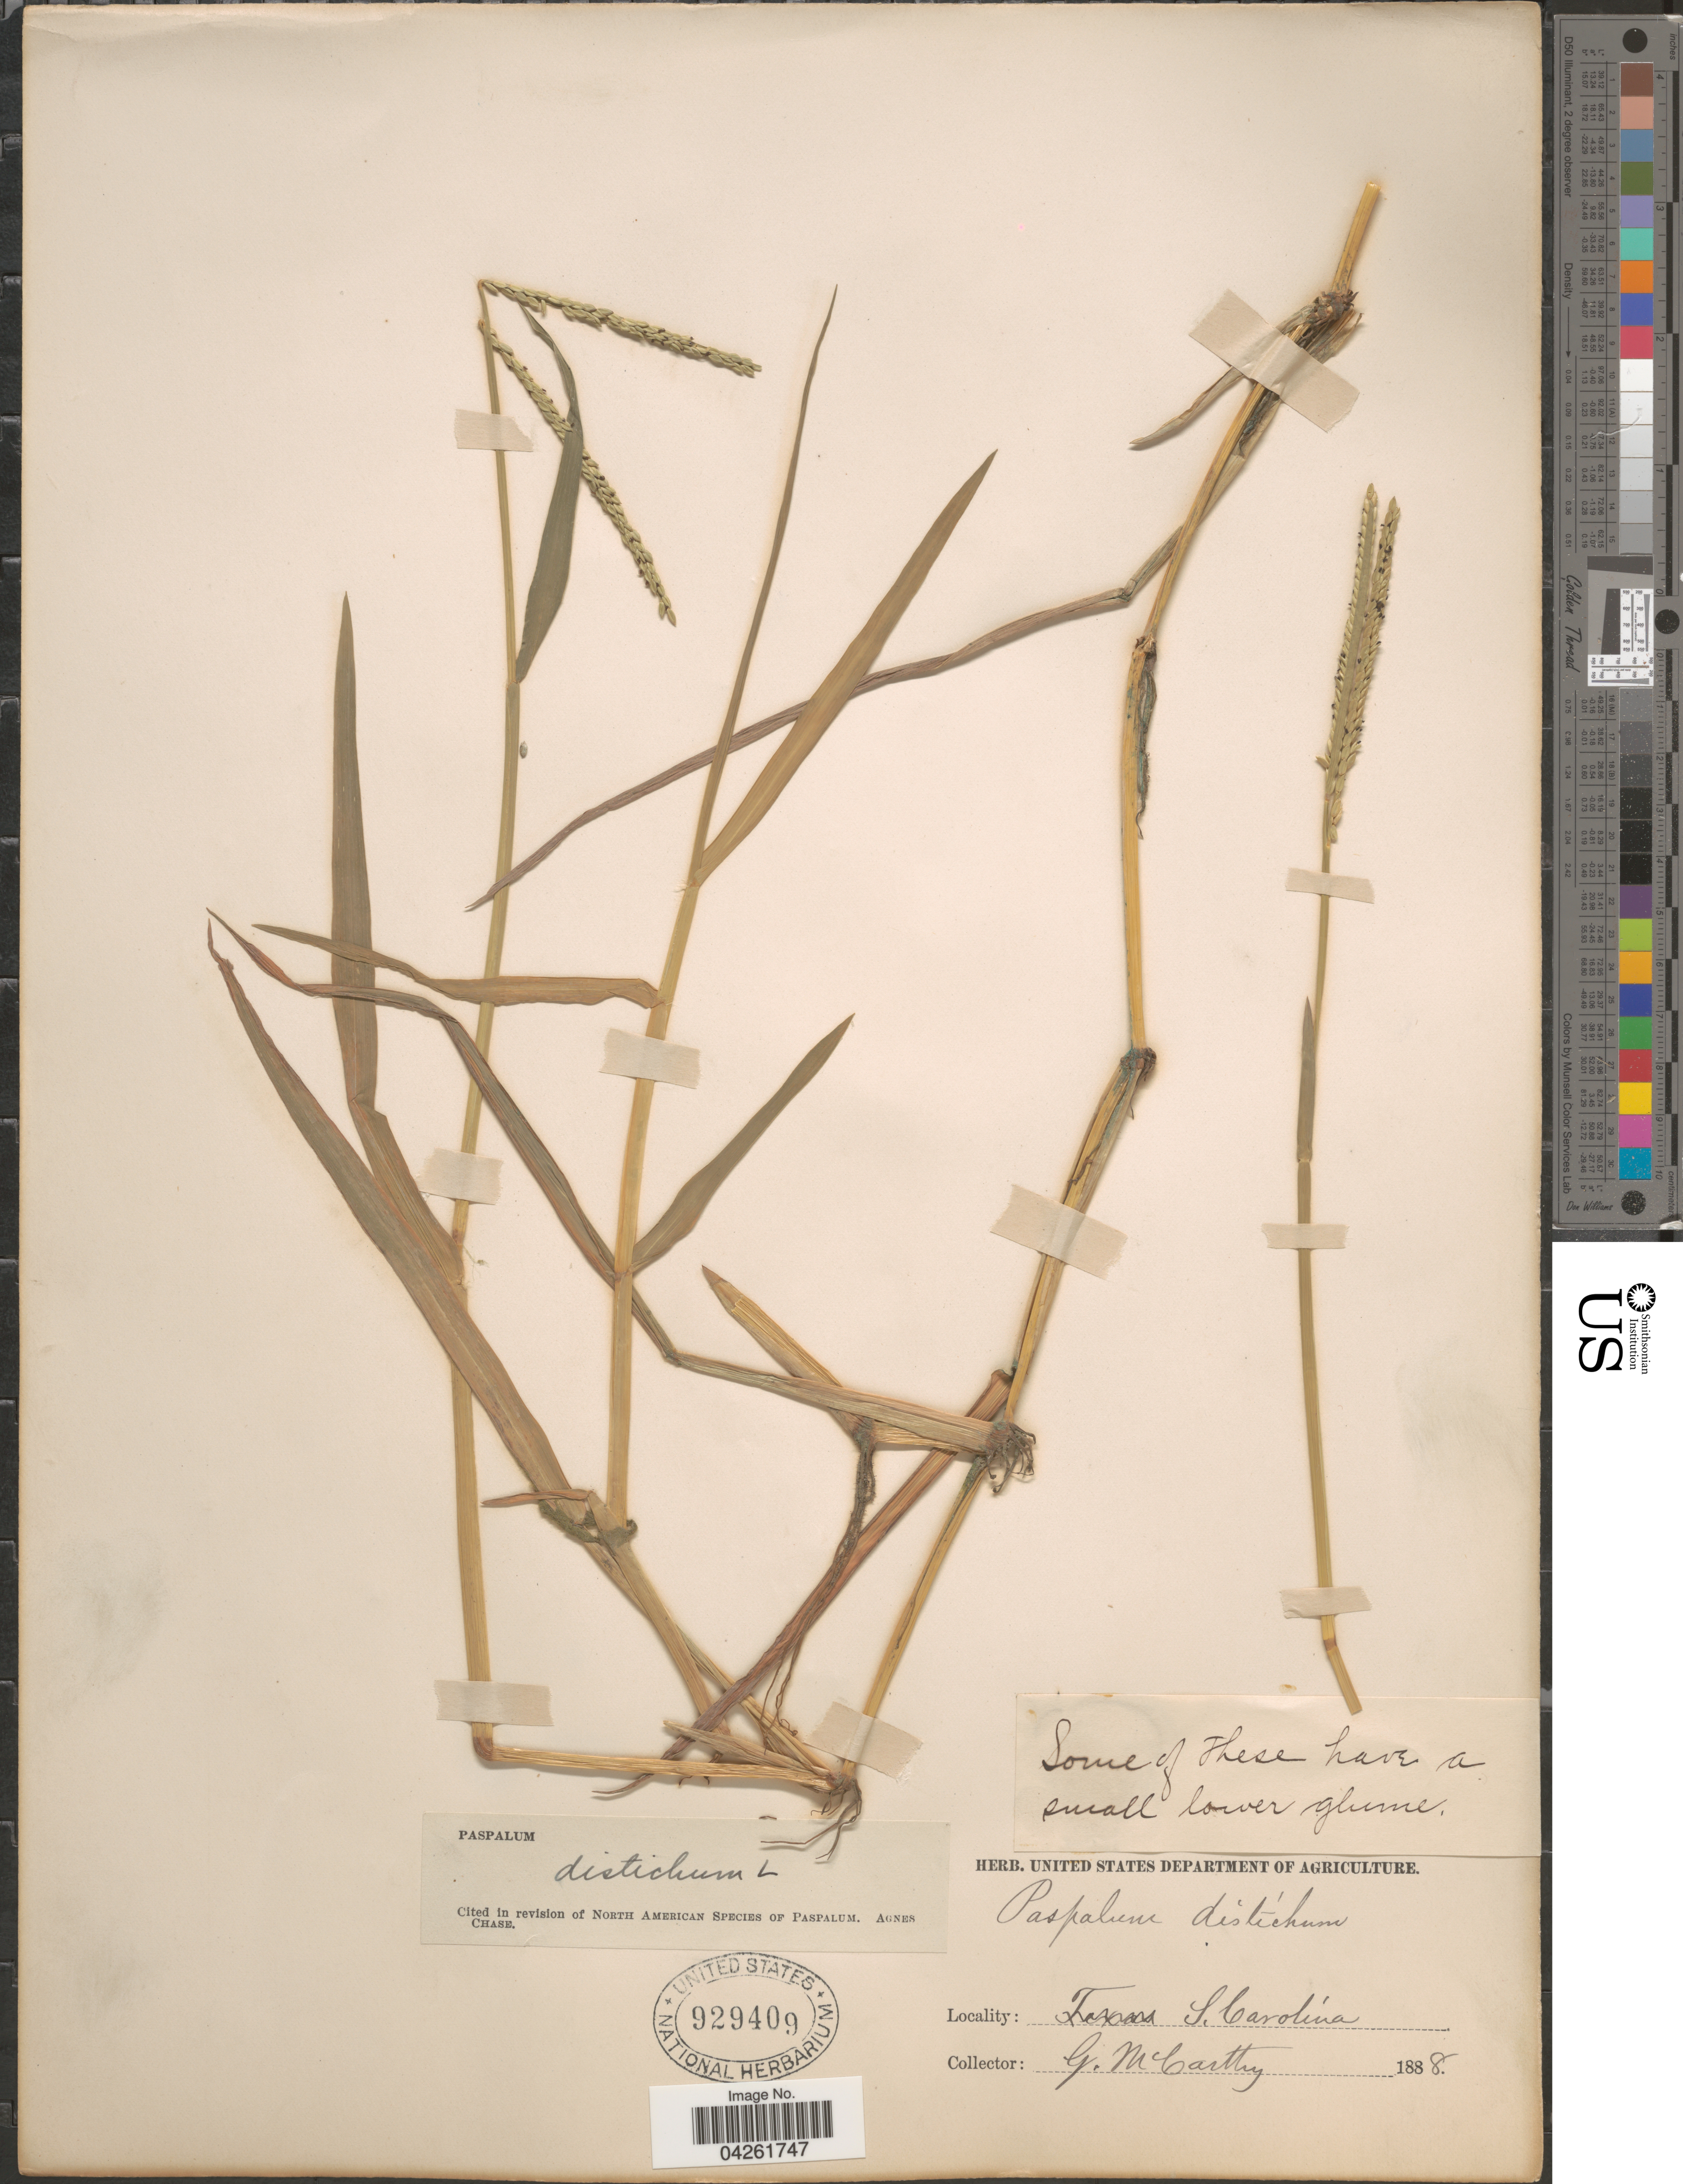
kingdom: Plantae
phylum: Tracheophyta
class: Liliopsida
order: Poales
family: Poaceae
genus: Paspalum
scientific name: Paspalum distichum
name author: L.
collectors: G. McCarthy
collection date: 1888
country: United States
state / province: South Carolina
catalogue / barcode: US 929409